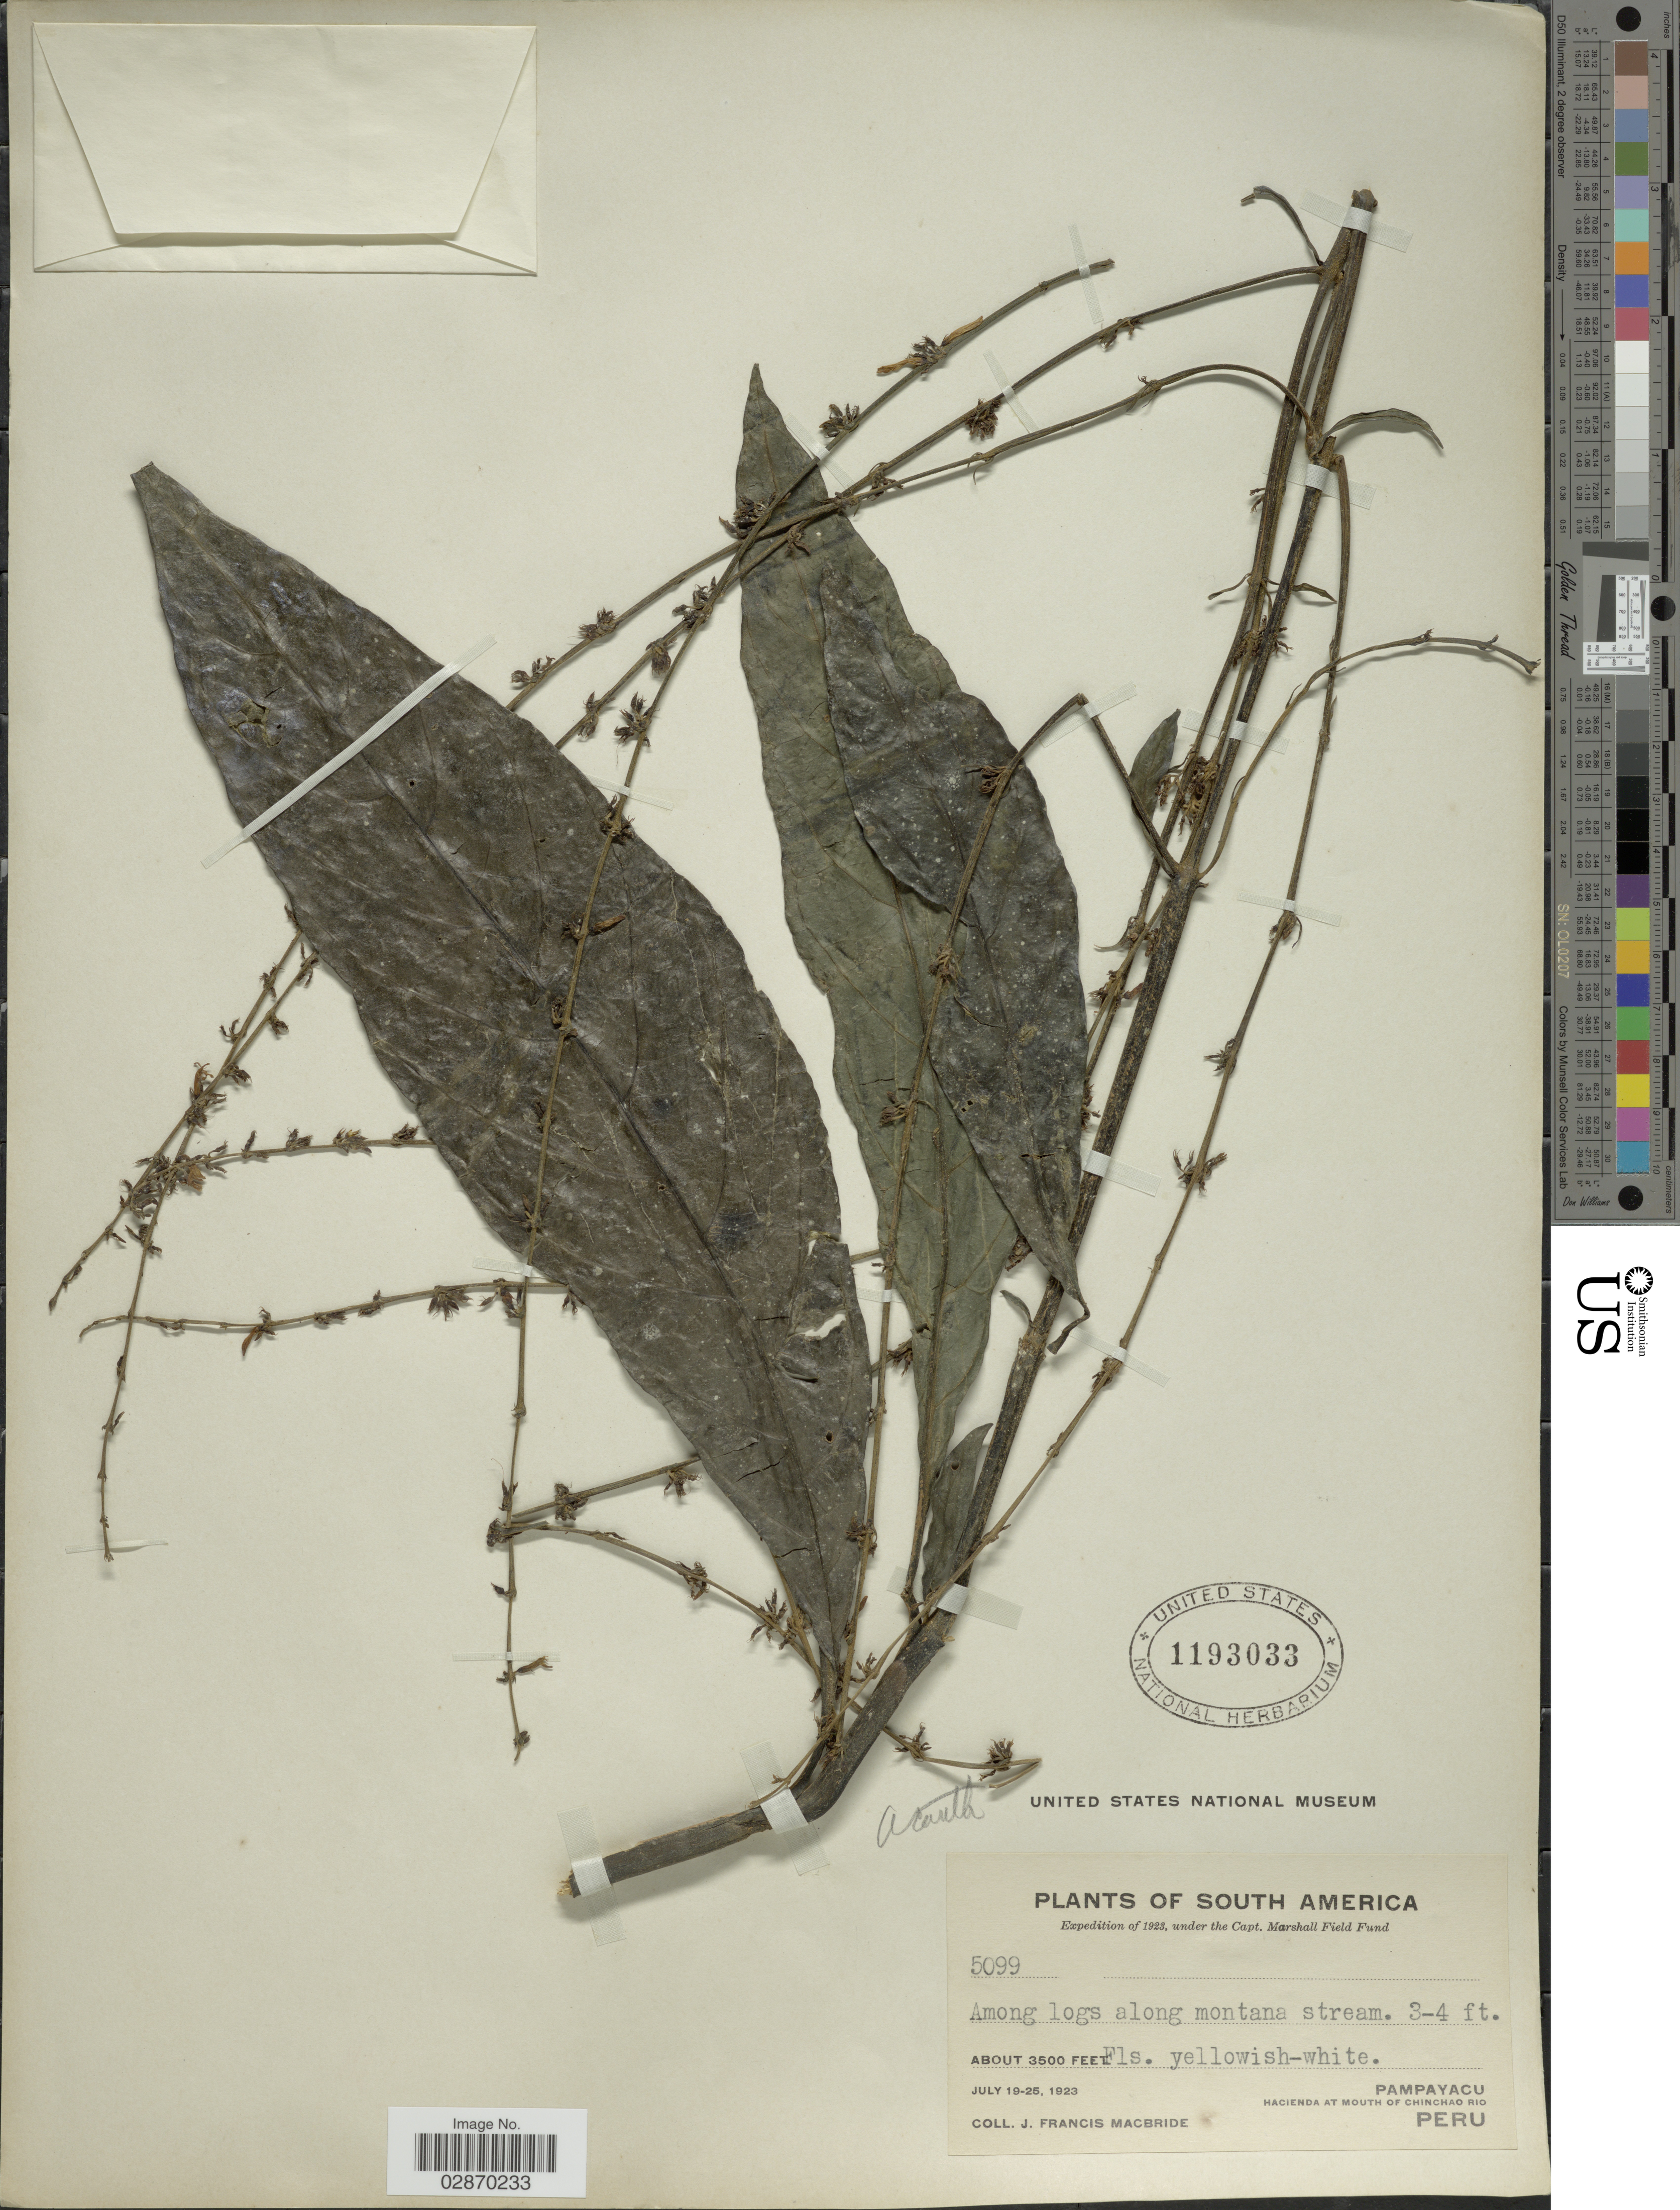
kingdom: Plantae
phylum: Tracheophyta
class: Magnoliopsida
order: Lamiales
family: Acanthaceae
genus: Pseuderanthemum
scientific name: Pseuderanthemum sp.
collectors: J. F. Macbride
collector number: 5099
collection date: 1923-07-19/1923-07-25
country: Peru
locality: Pampayacu. Hacienda at mouth of Chinchao Rio.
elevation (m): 1067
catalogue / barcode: US 1193033